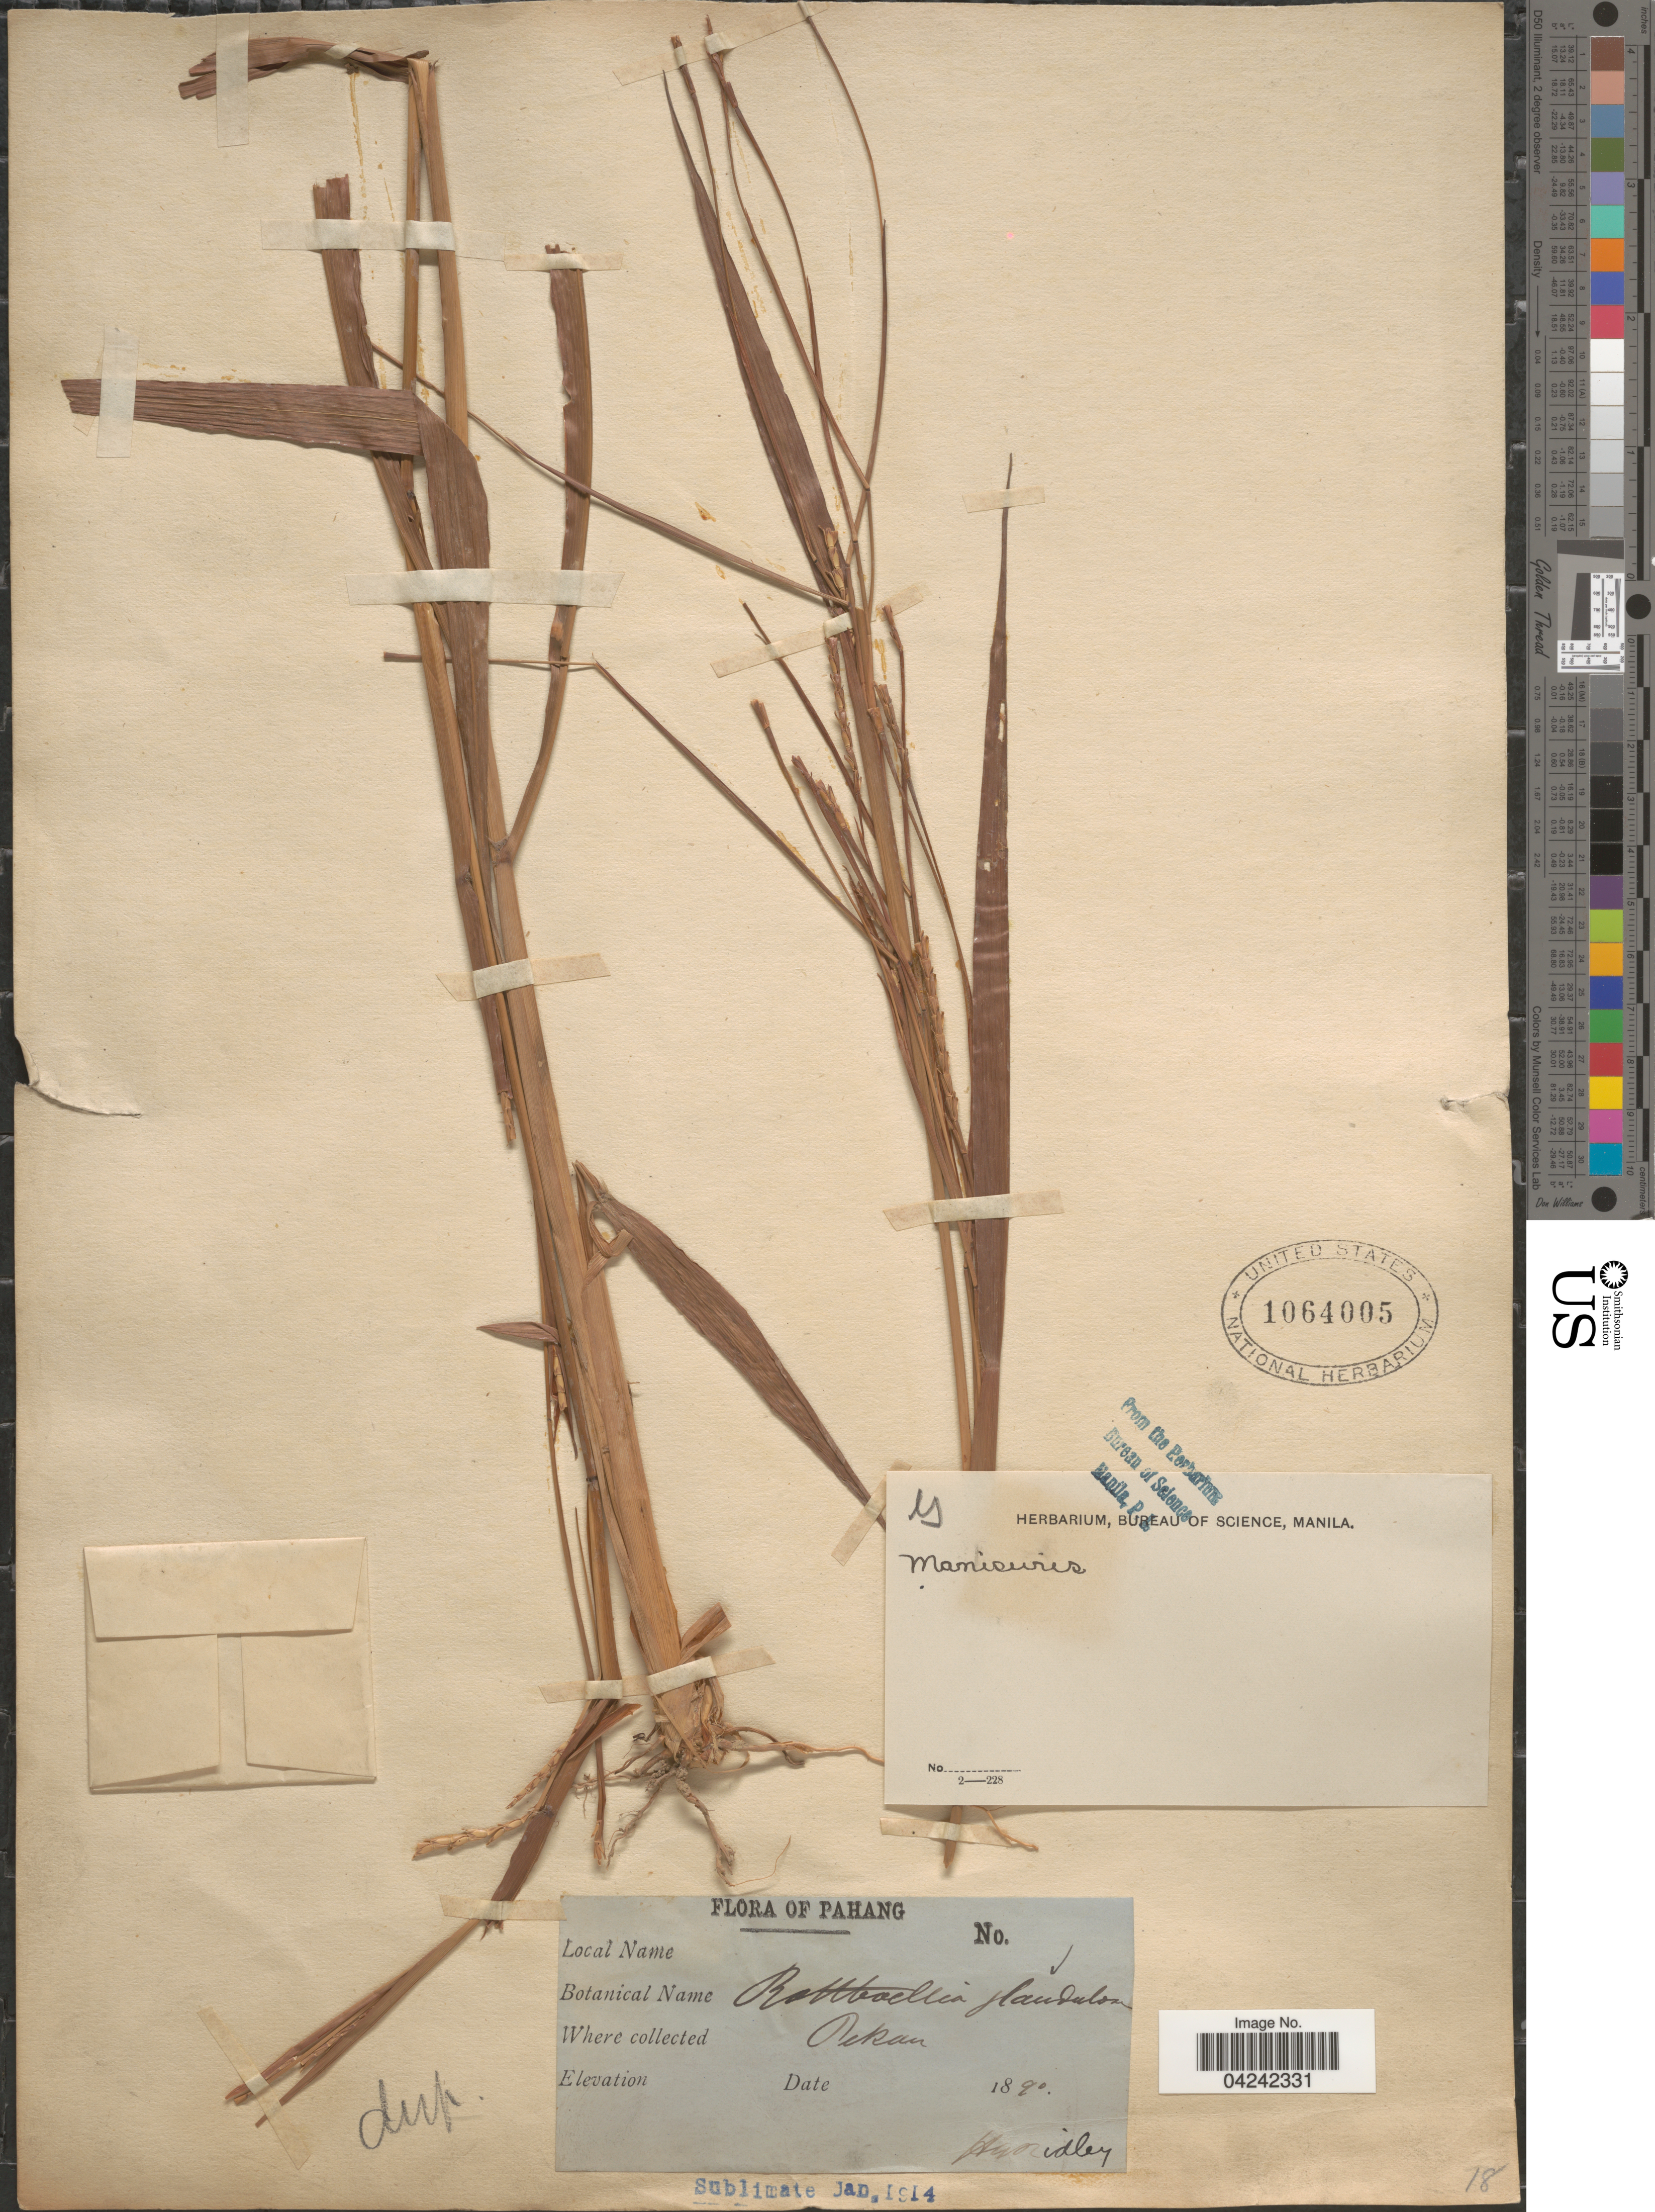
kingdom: Plantae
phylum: Tracheophyta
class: Liliopsida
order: Poales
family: Poaceae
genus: Rottboellia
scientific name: Rottboellia glandulosa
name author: Trin.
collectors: H. N. Ridley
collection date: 1890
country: Malaysia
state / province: Pahang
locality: Pekan.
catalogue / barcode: US 1064005